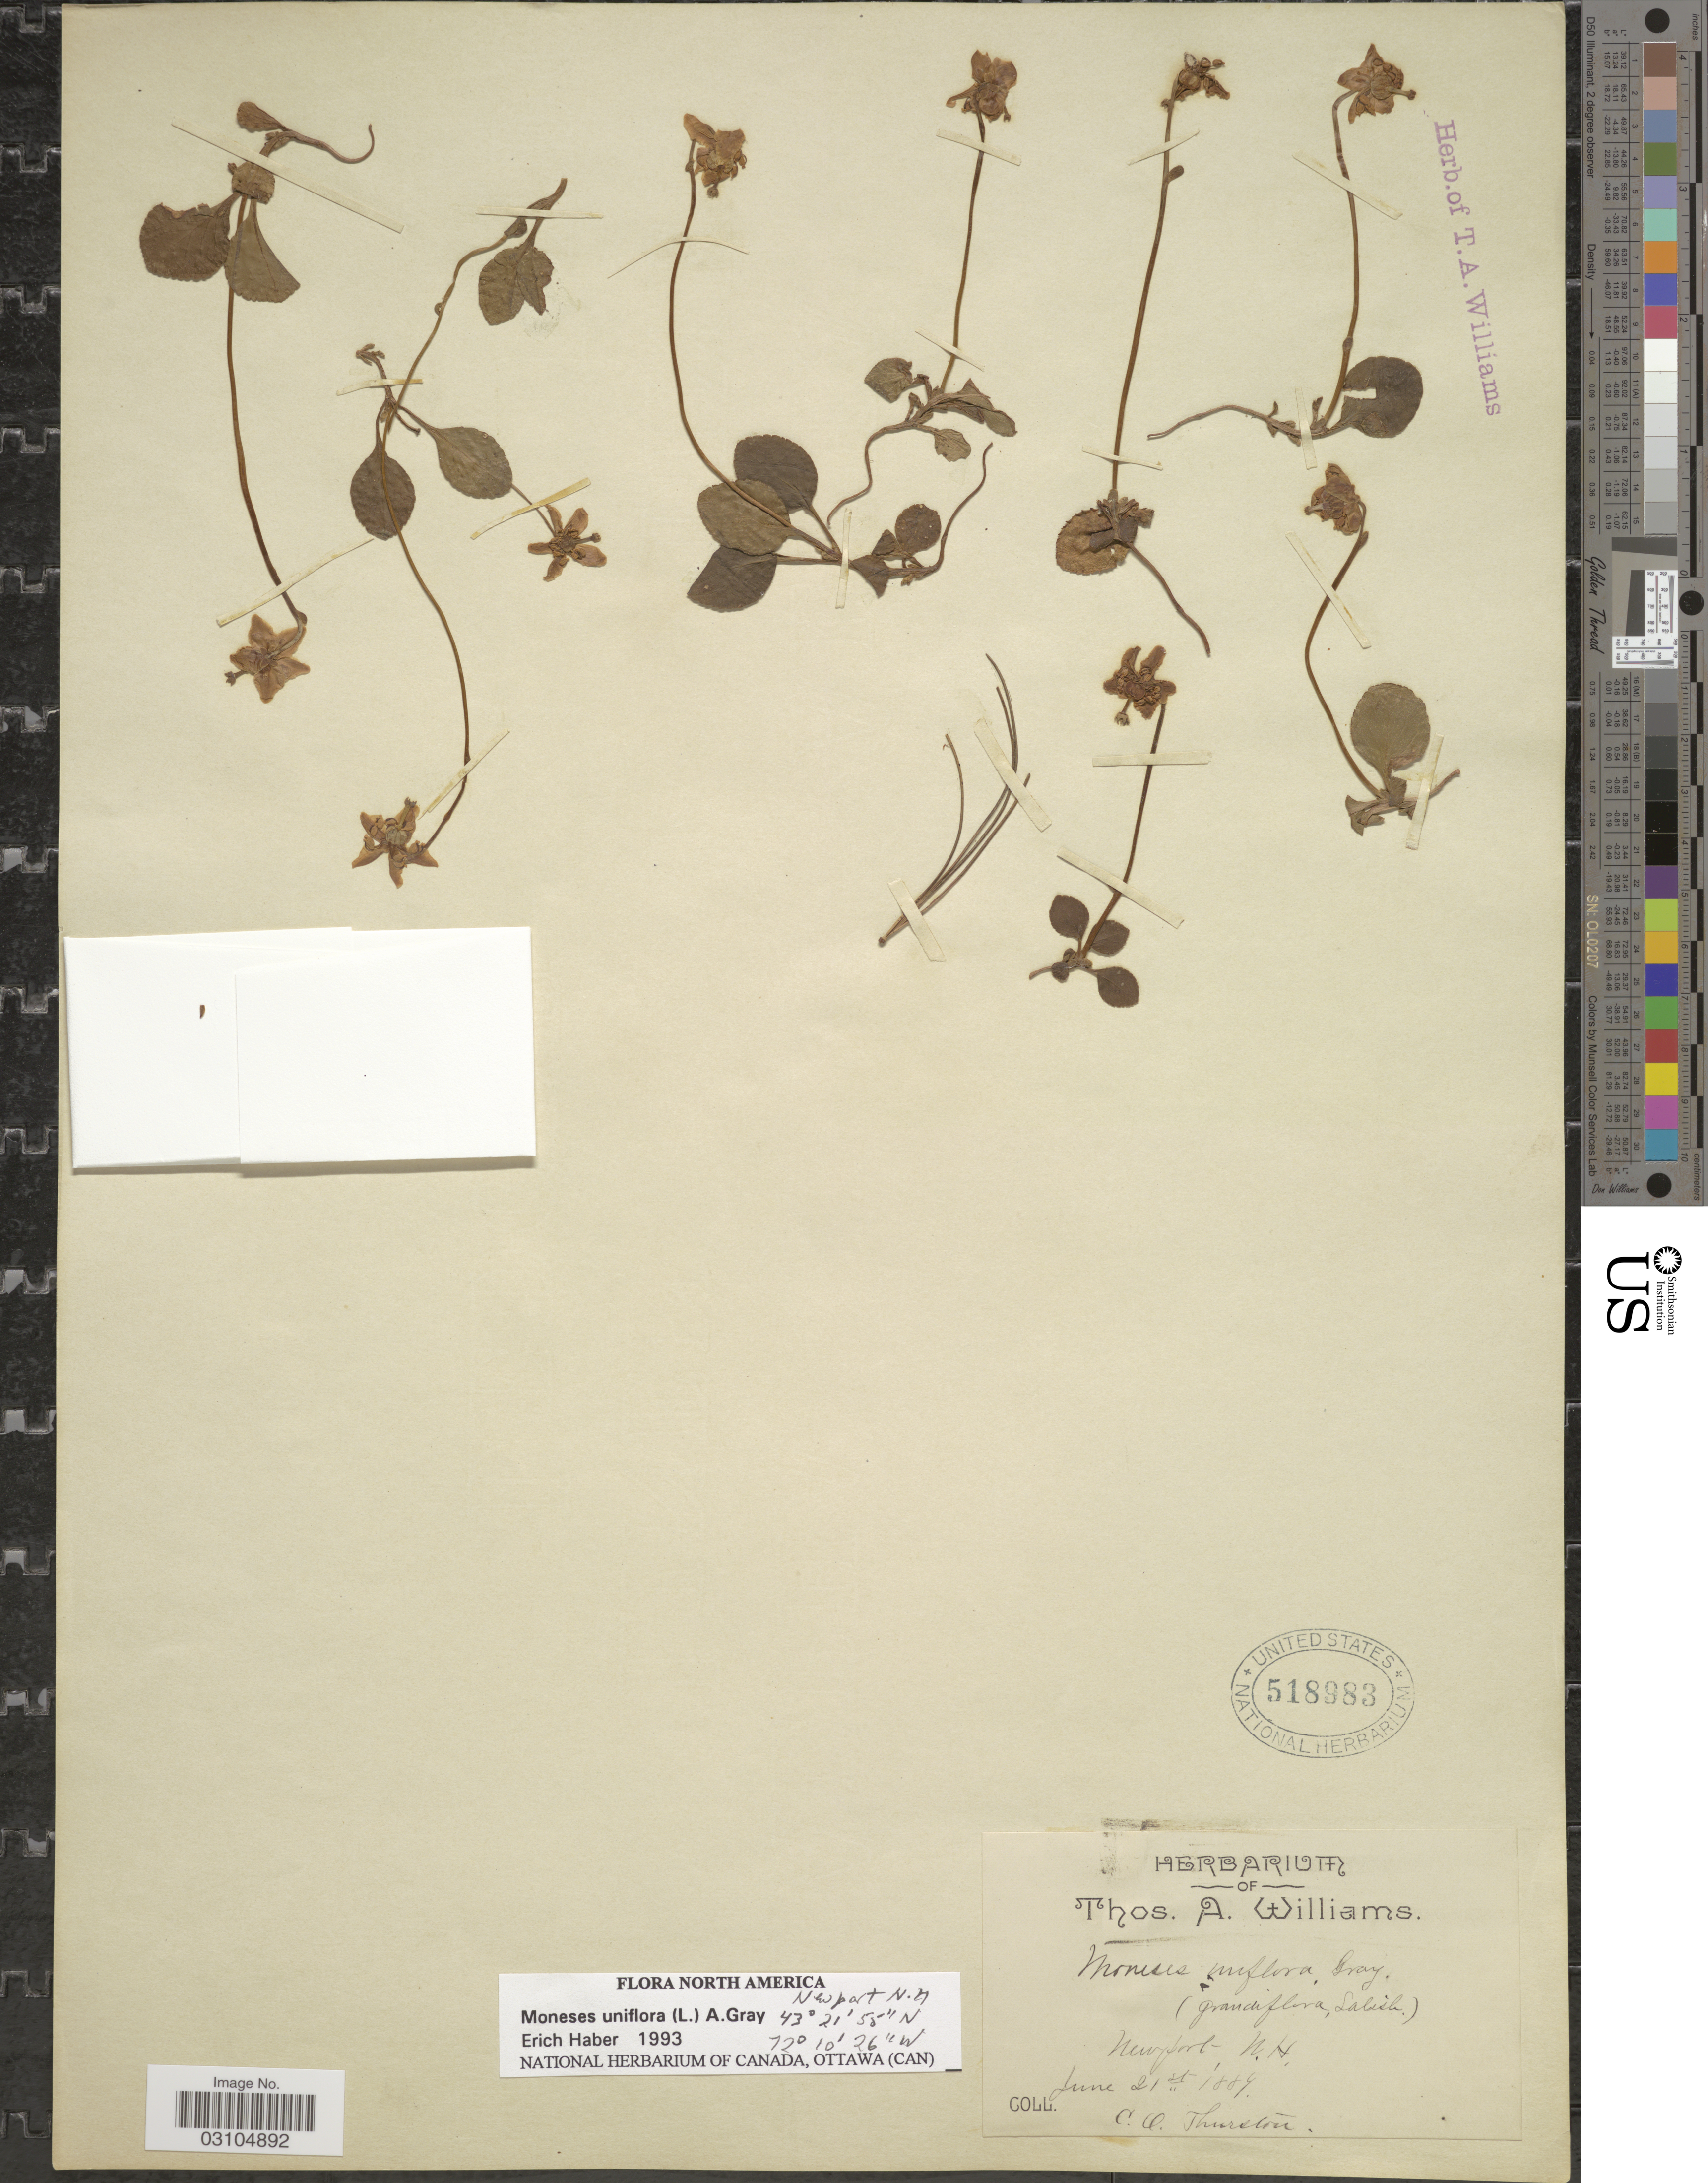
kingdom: Plantae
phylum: Tracheophyta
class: Magnoliopsida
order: Ericales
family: Ericaceae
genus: Moneses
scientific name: Moneses uniflora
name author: (L.) A. Gray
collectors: C. Thurston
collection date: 1889-06-21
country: United States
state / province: New Hampshire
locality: Newport, N.H.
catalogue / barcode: US 518983